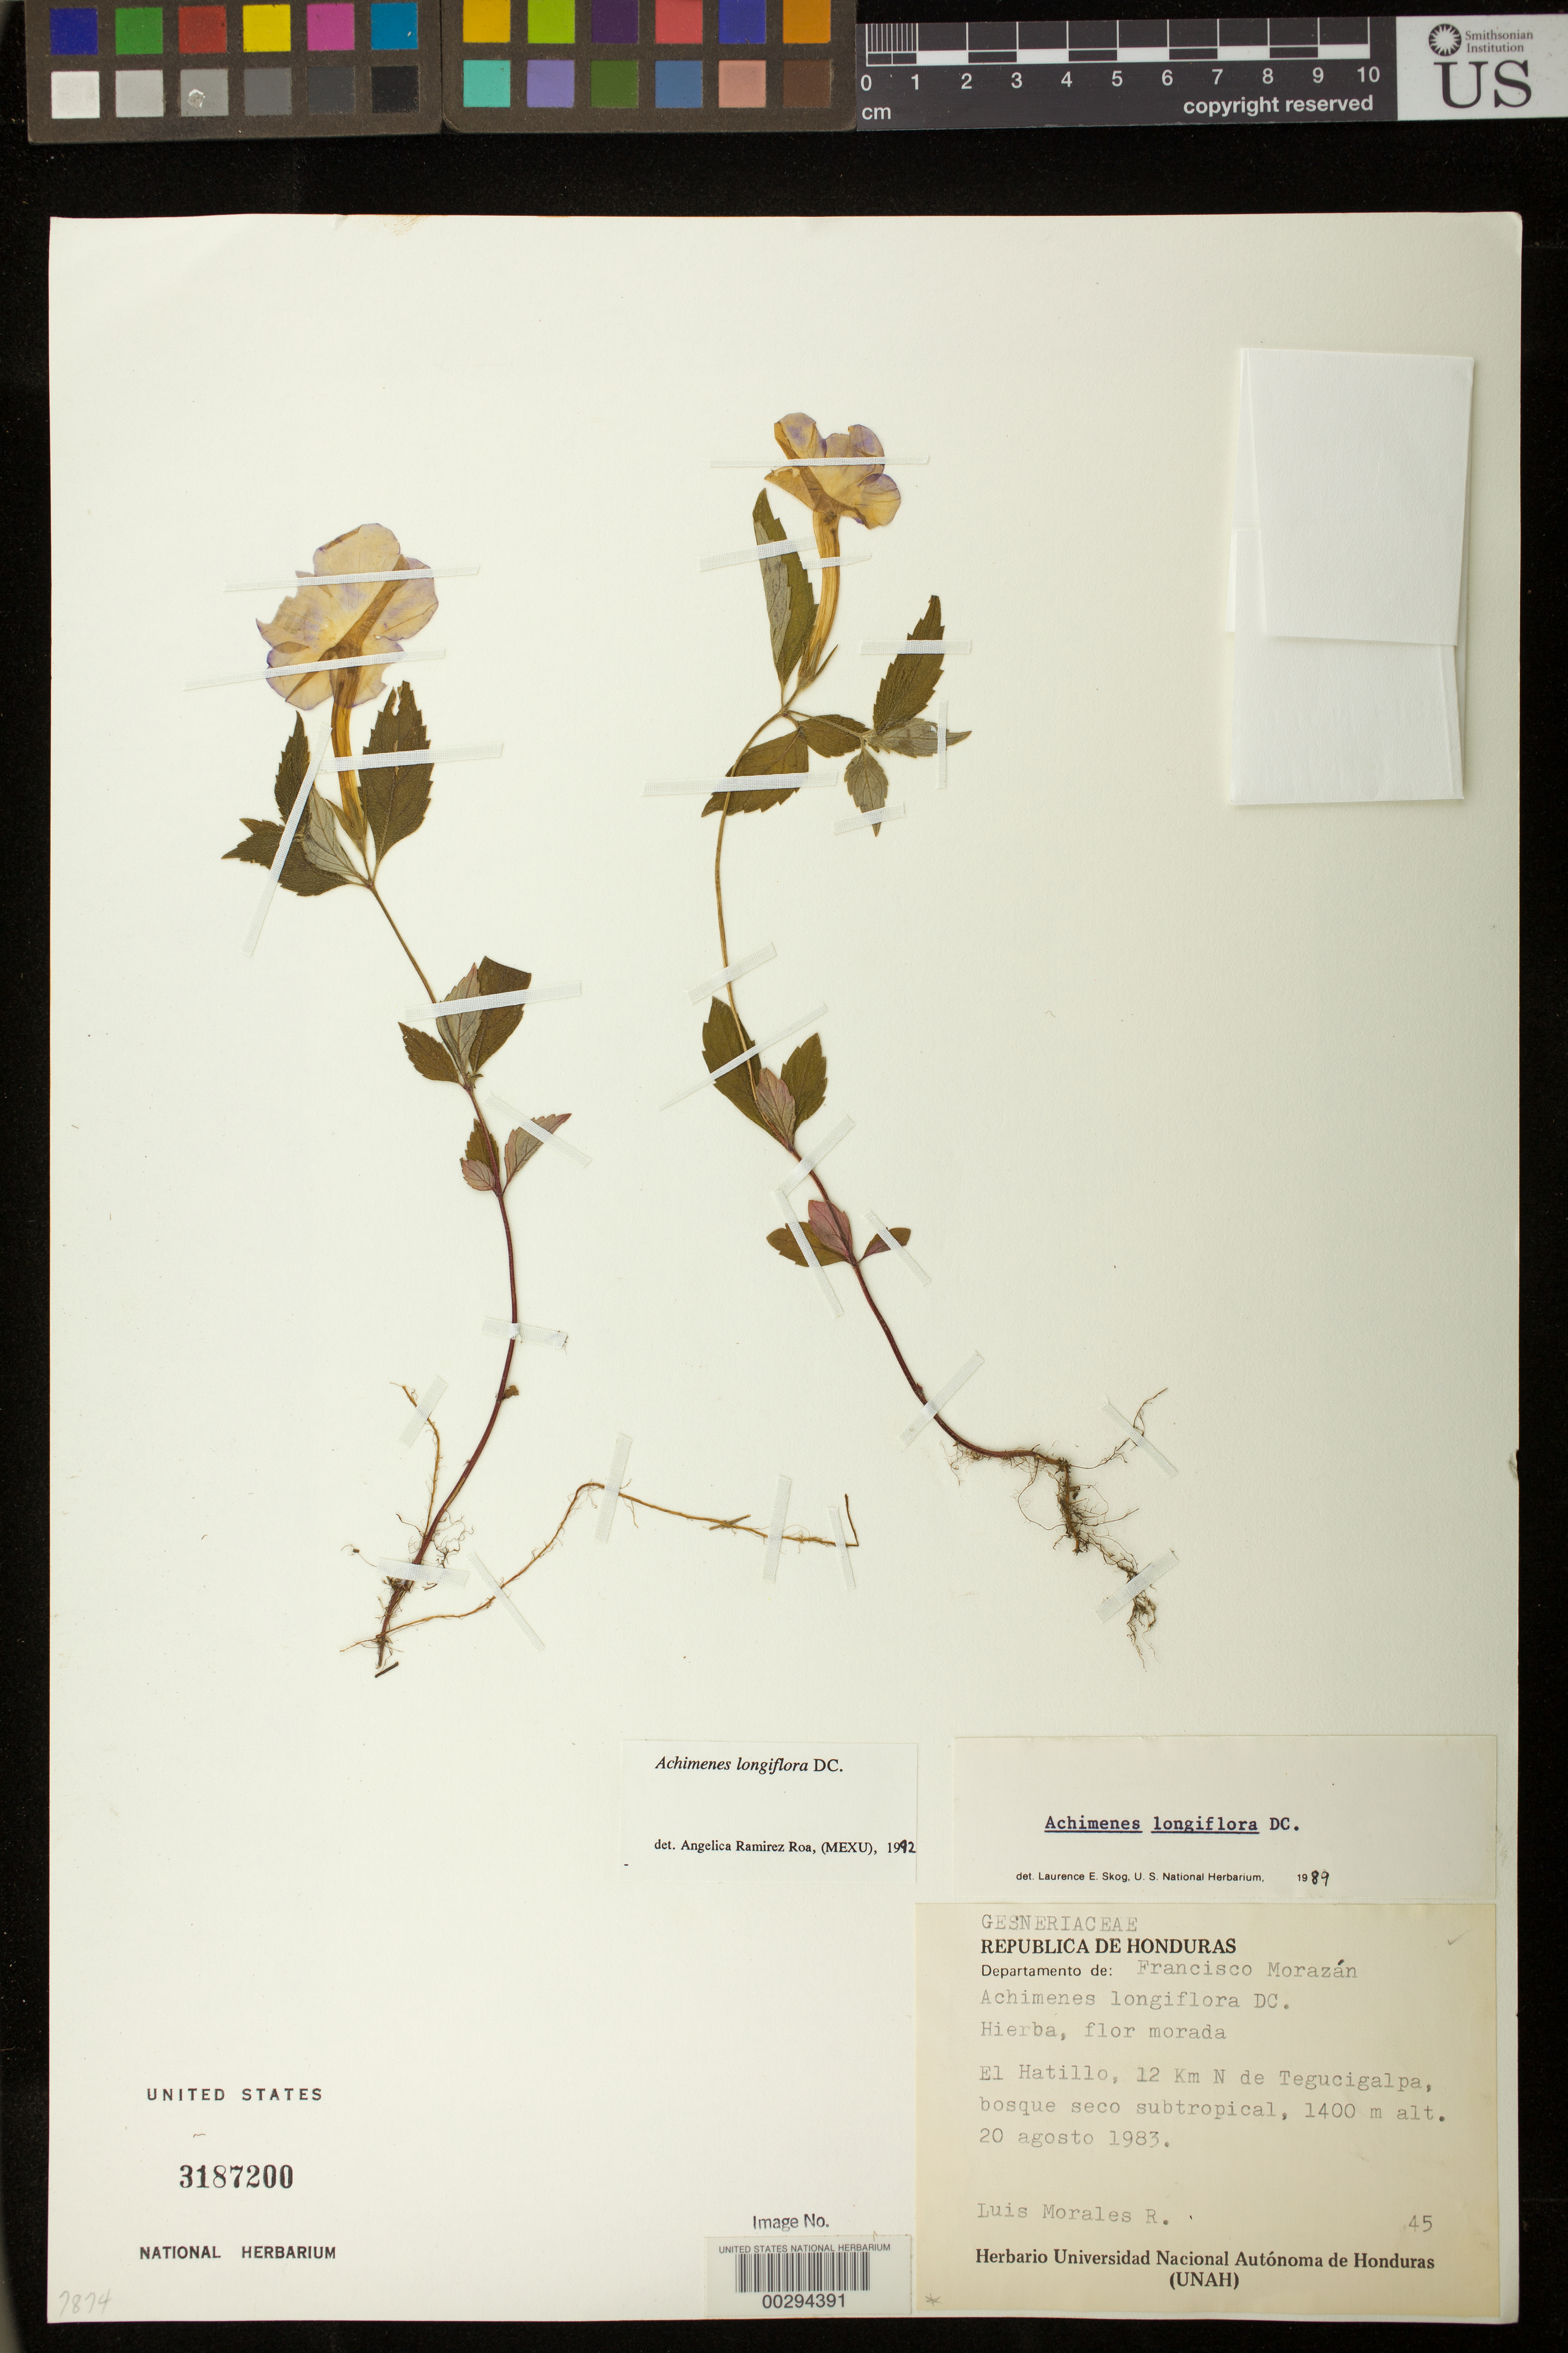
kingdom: Plantae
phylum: Tracheophyta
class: Magnoliopsida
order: Lamiales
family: Gesneriaceae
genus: Achimenes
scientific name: Achimenes longiflora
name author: DC.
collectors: L. Morales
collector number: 45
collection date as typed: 20 Aug 1983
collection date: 1983-08-20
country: Honduras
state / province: Fco. Morazán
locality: El Hatillo, 12 km N of Tegucigalpa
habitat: Arid subtropical forest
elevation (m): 1400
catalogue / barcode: US 3187200